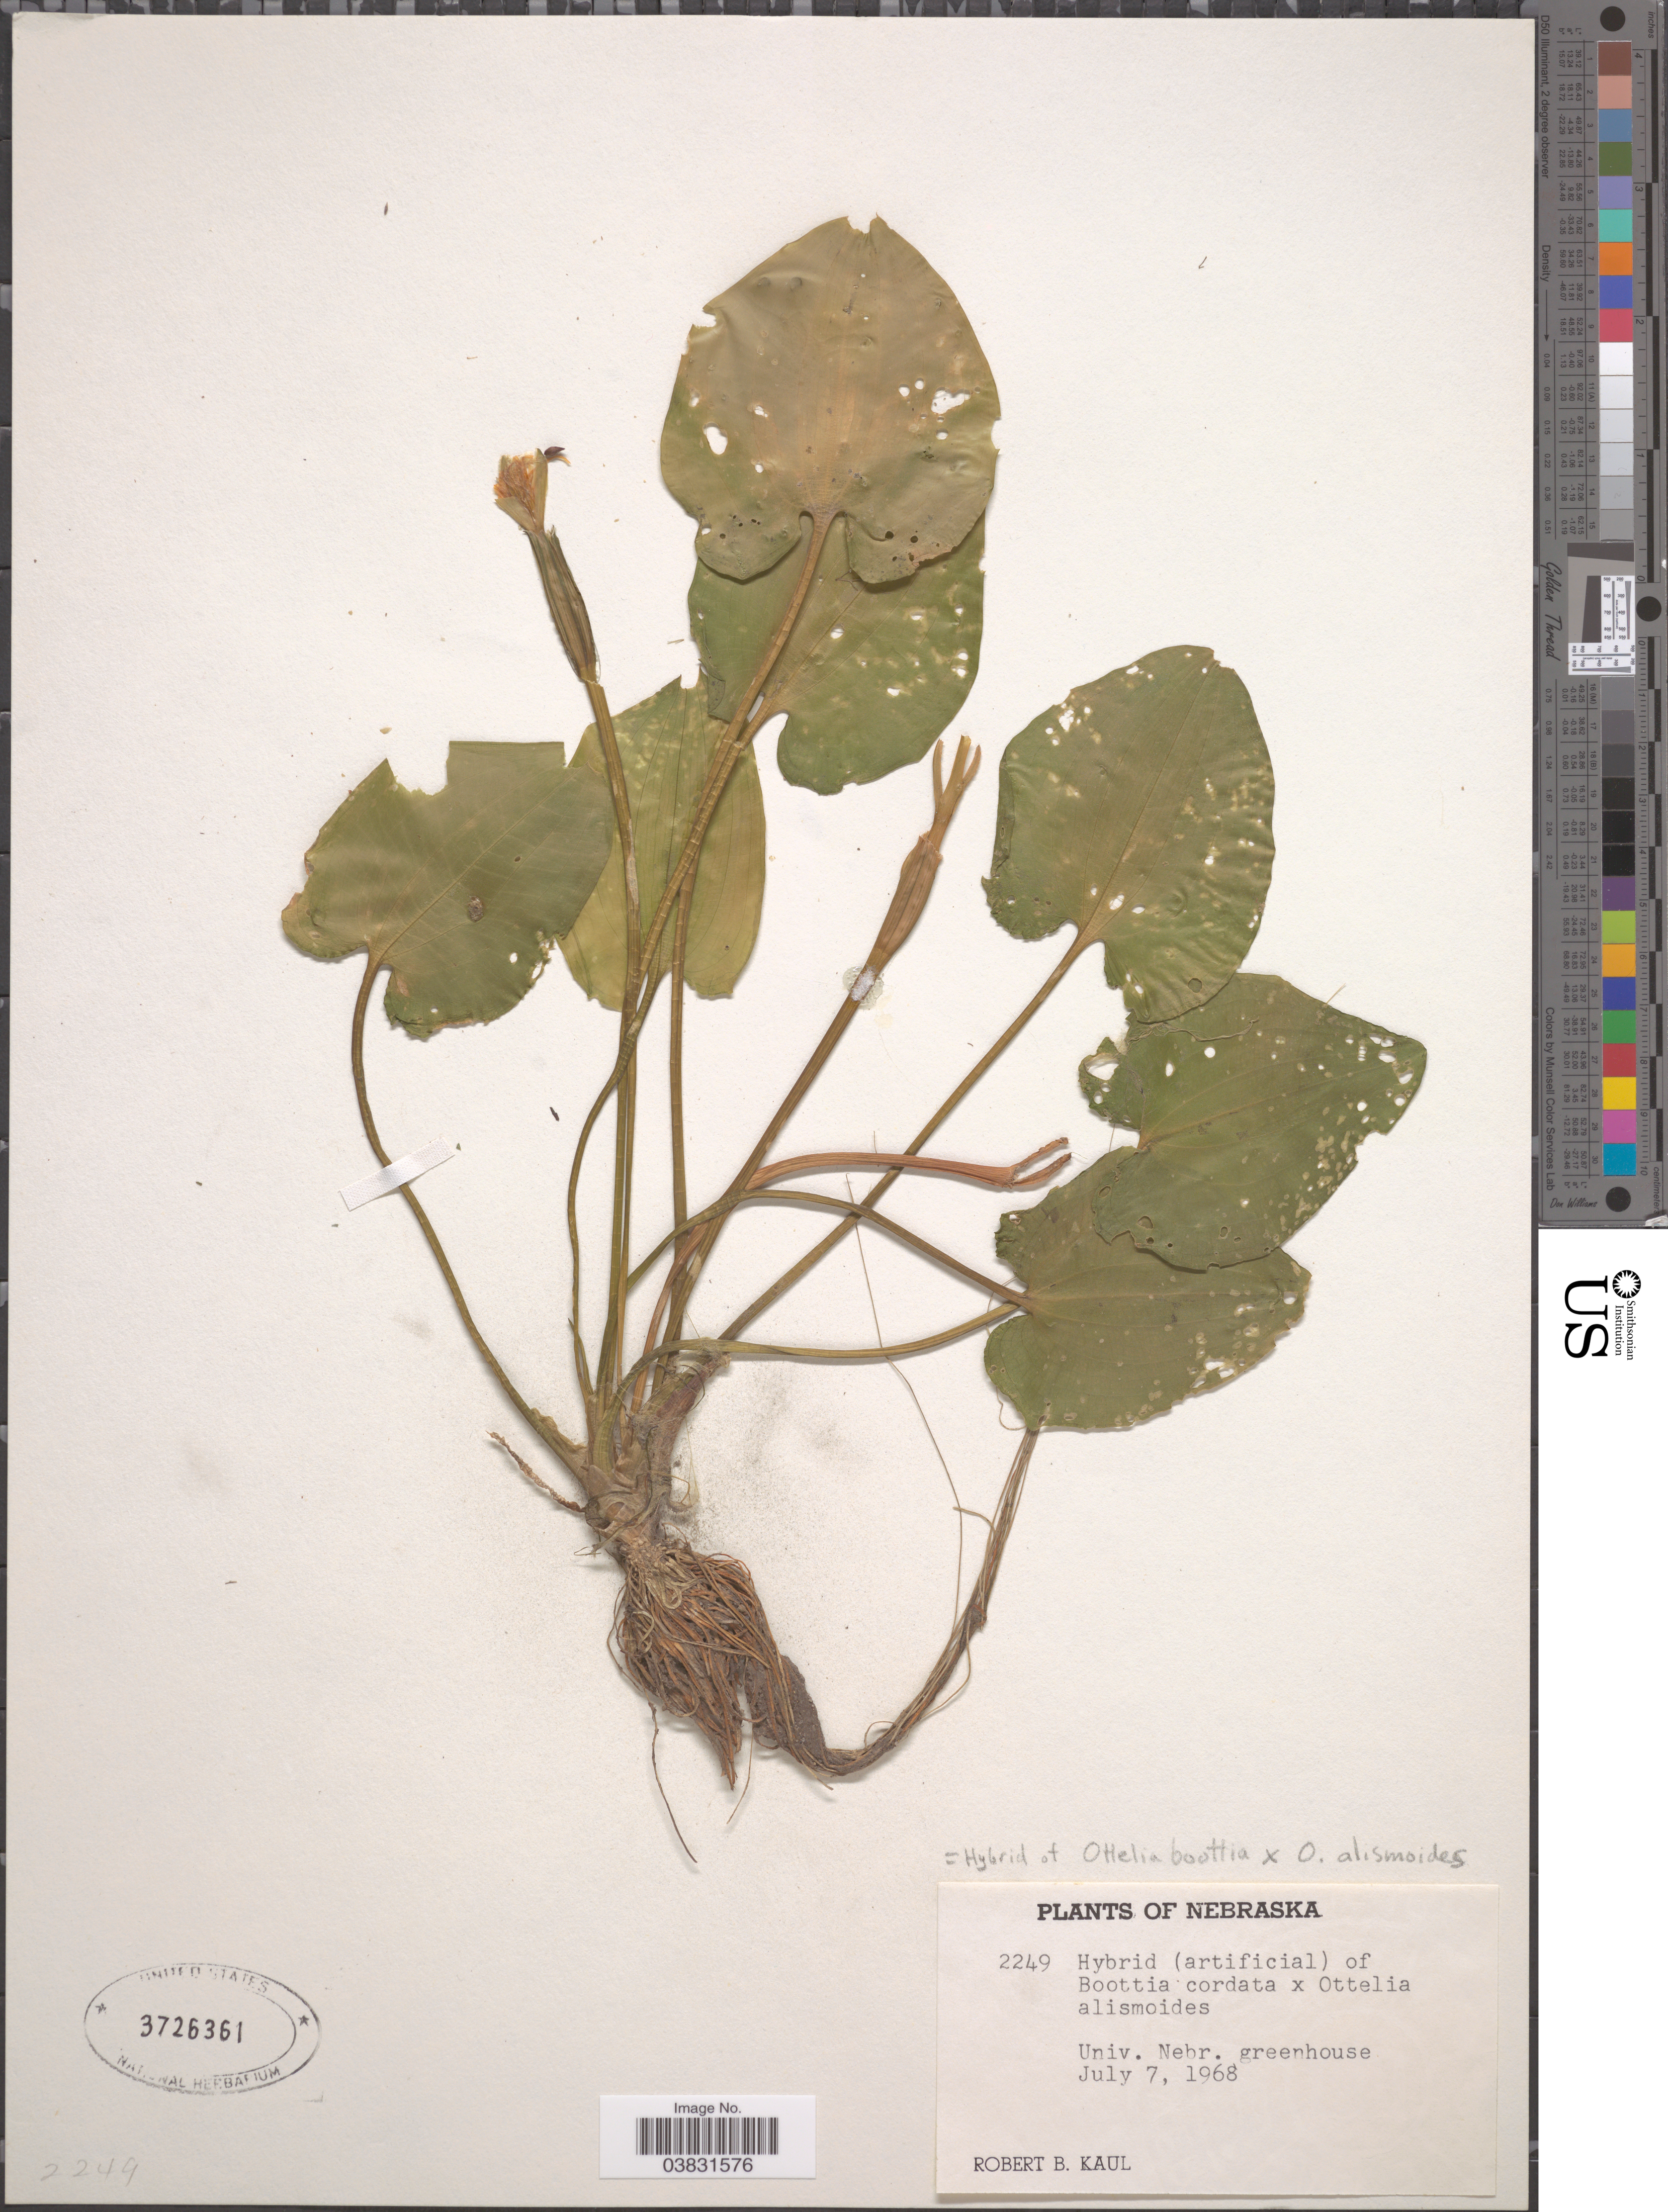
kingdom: Plantae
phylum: Tracheophyta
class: Liliopsida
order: Alismatales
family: Hydrocharitaceae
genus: Ottelia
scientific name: Ottelia alismoides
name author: Pers.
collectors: R. Kaul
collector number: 2249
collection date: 1968-07-07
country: United States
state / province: Nebraska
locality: Univ. Nebr. greenhouse.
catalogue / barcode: US 3726361